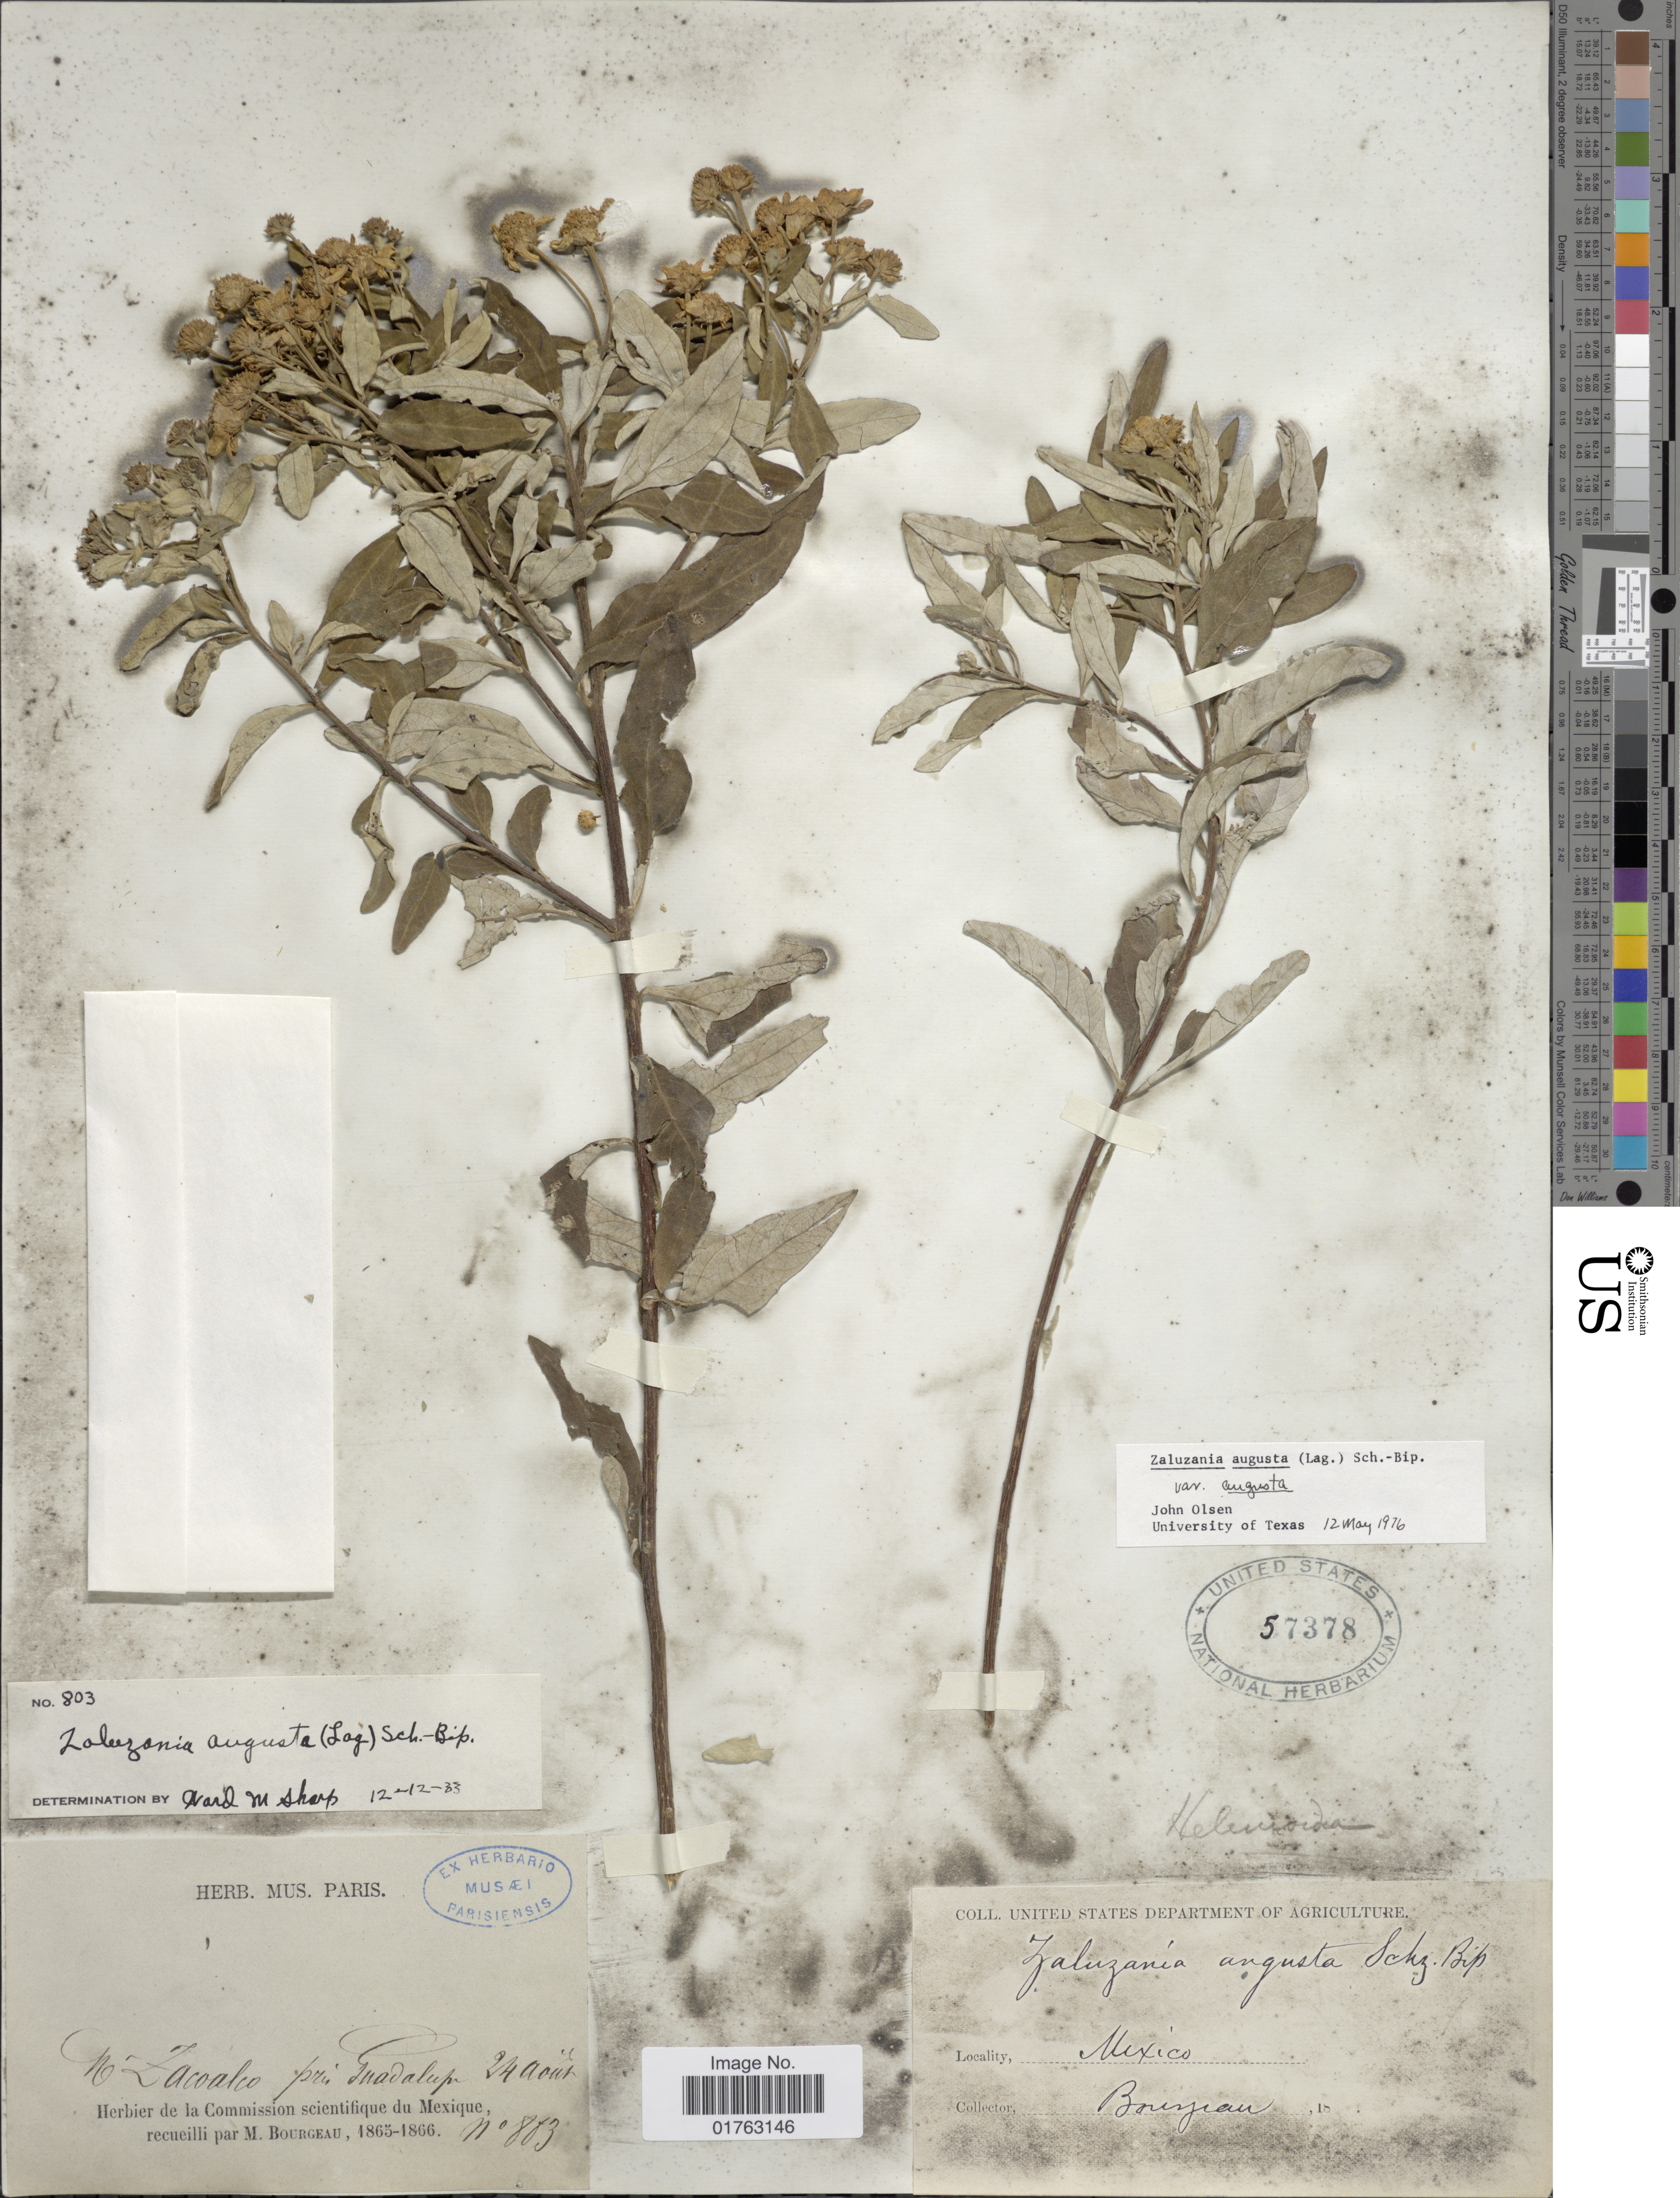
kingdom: Plantae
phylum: Tracheophyta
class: Magnoliopsida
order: Asterales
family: Asteraceae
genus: Zaluzania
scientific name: Zaluzania angusta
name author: (Lag.) Sch. Bip.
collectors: -. Bourgeau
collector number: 803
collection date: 1865-08-24/1866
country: Mexico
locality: N Zacoalco pri, Guadalupe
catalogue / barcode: US 57378